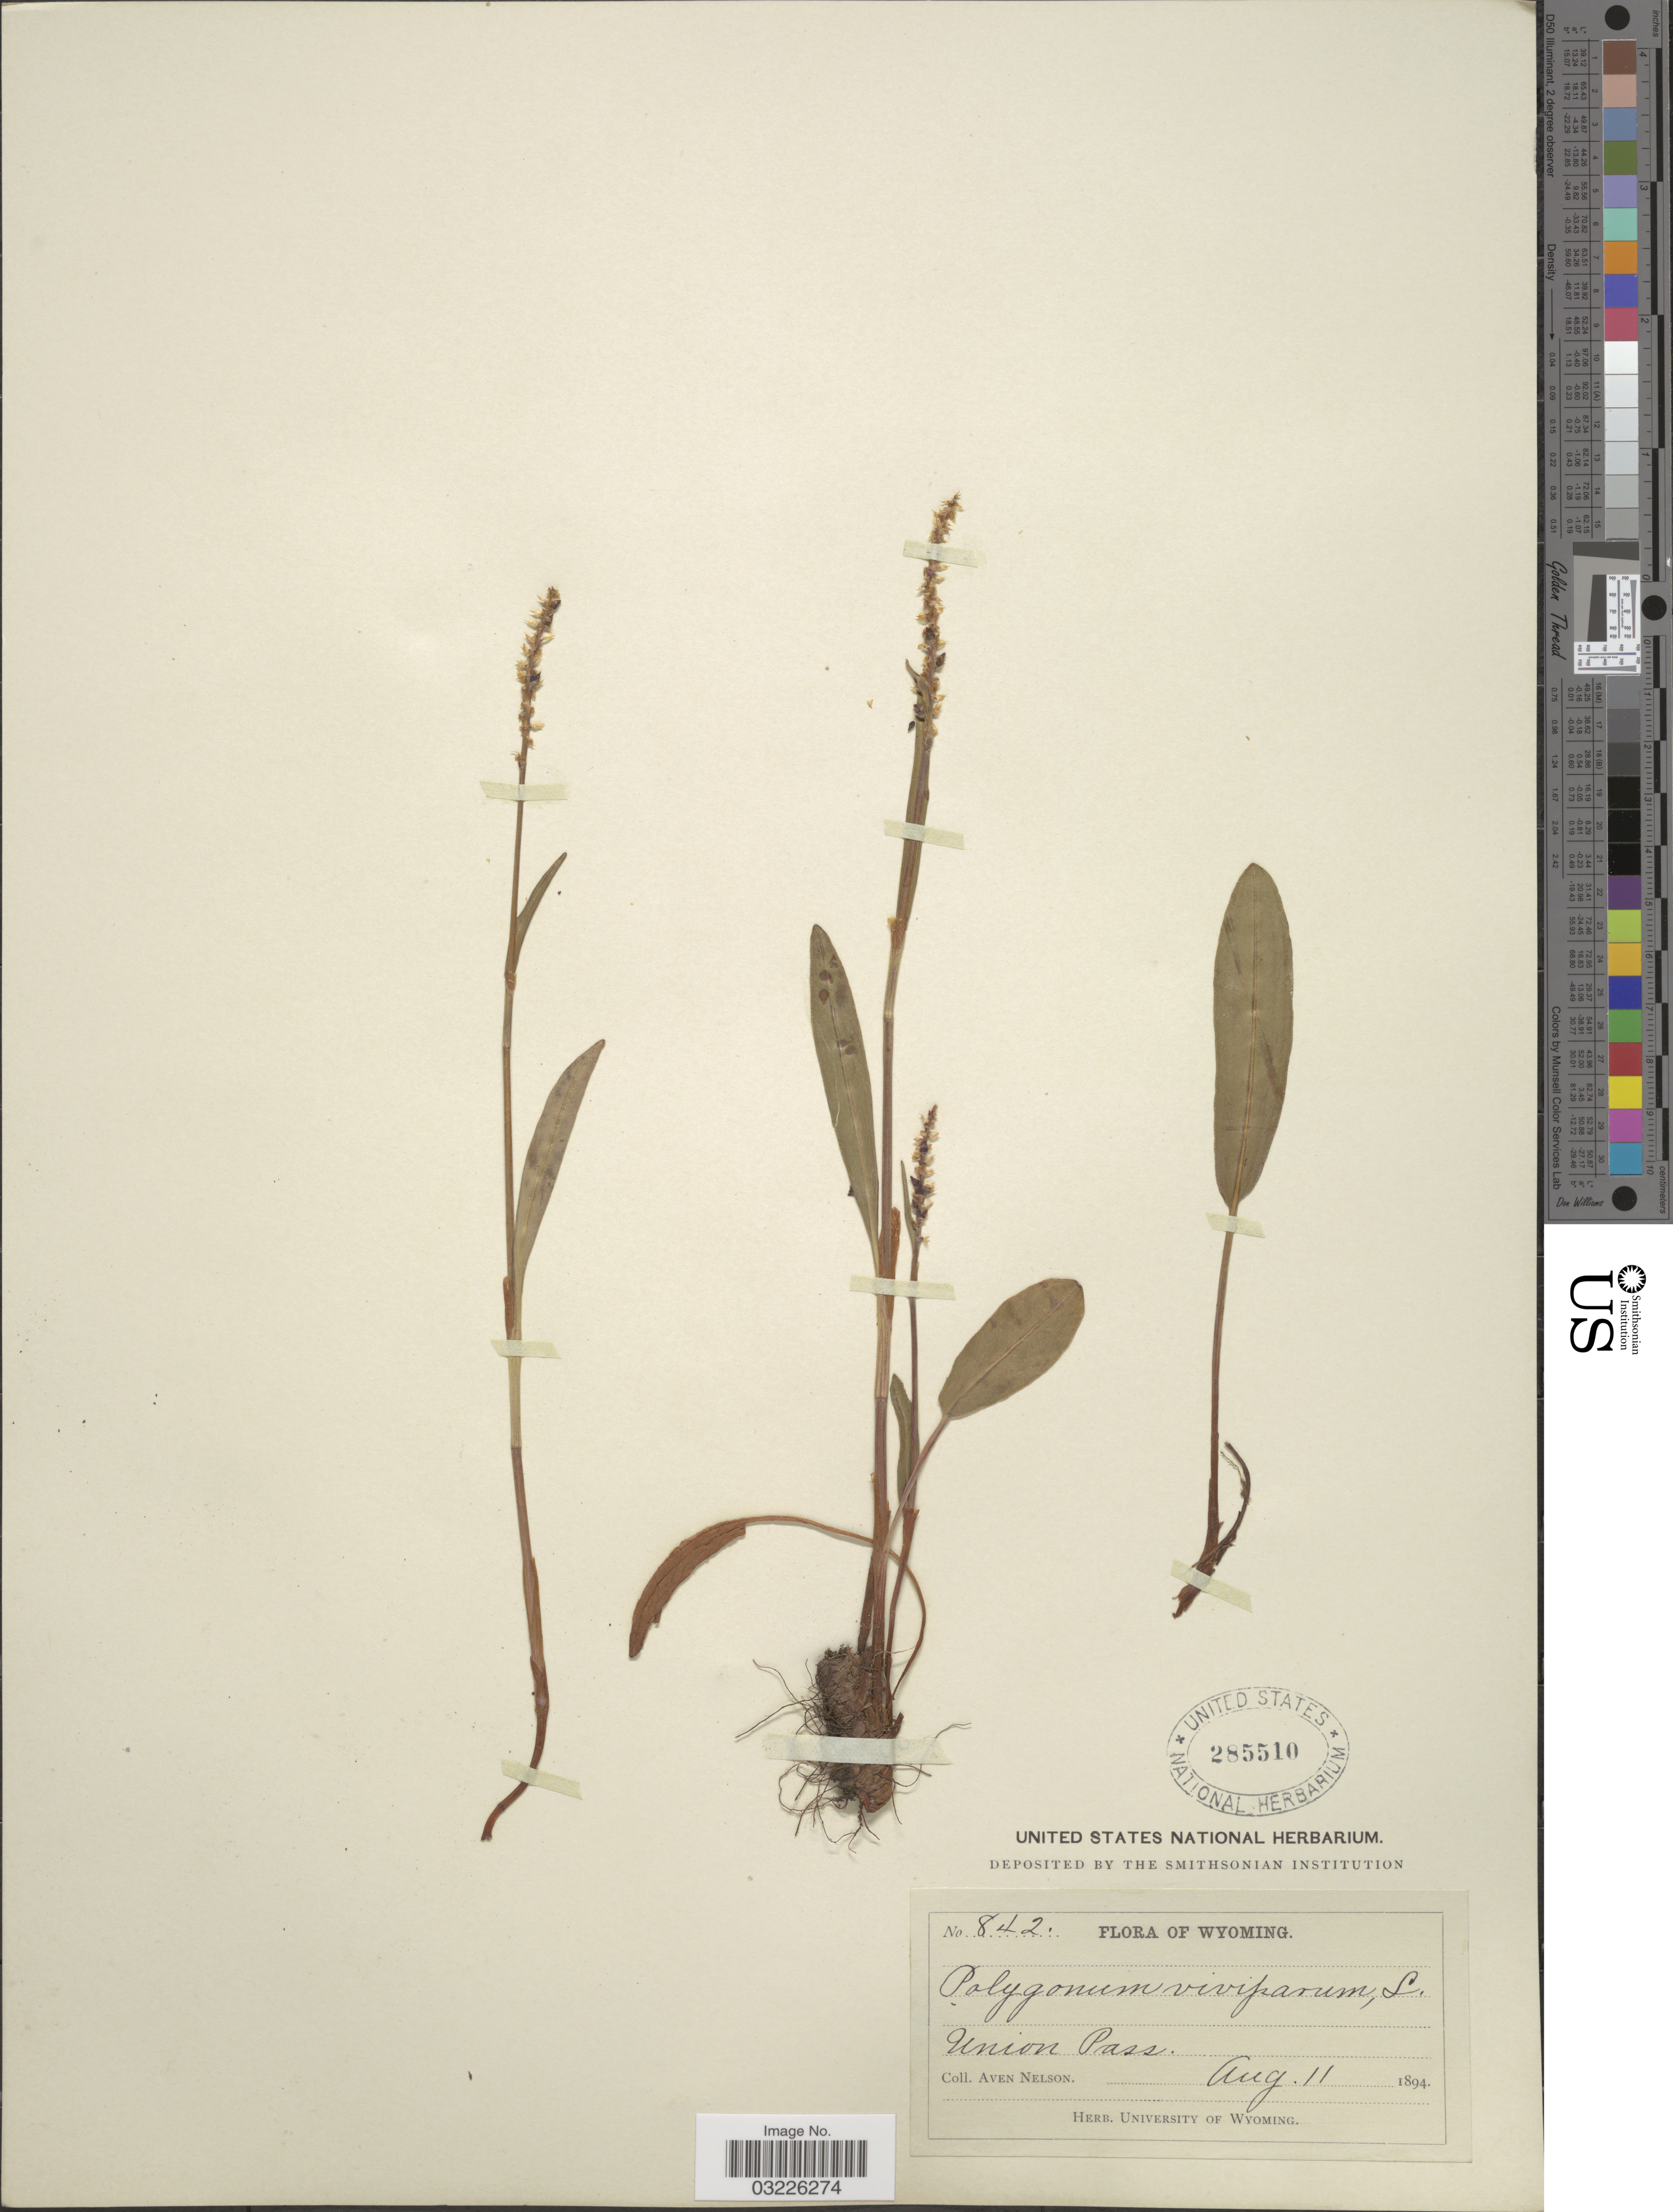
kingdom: Plantae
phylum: Tracheophyta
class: Magnoliopsida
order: Caryophyllales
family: Polygonaceae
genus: Bistorta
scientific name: Bistorta vivipara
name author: (L.) Delarbre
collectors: A. Nelson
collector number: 842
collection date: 1894-08-11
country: United States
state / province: Wyoming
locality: Union Pass.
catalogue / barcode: US 285510